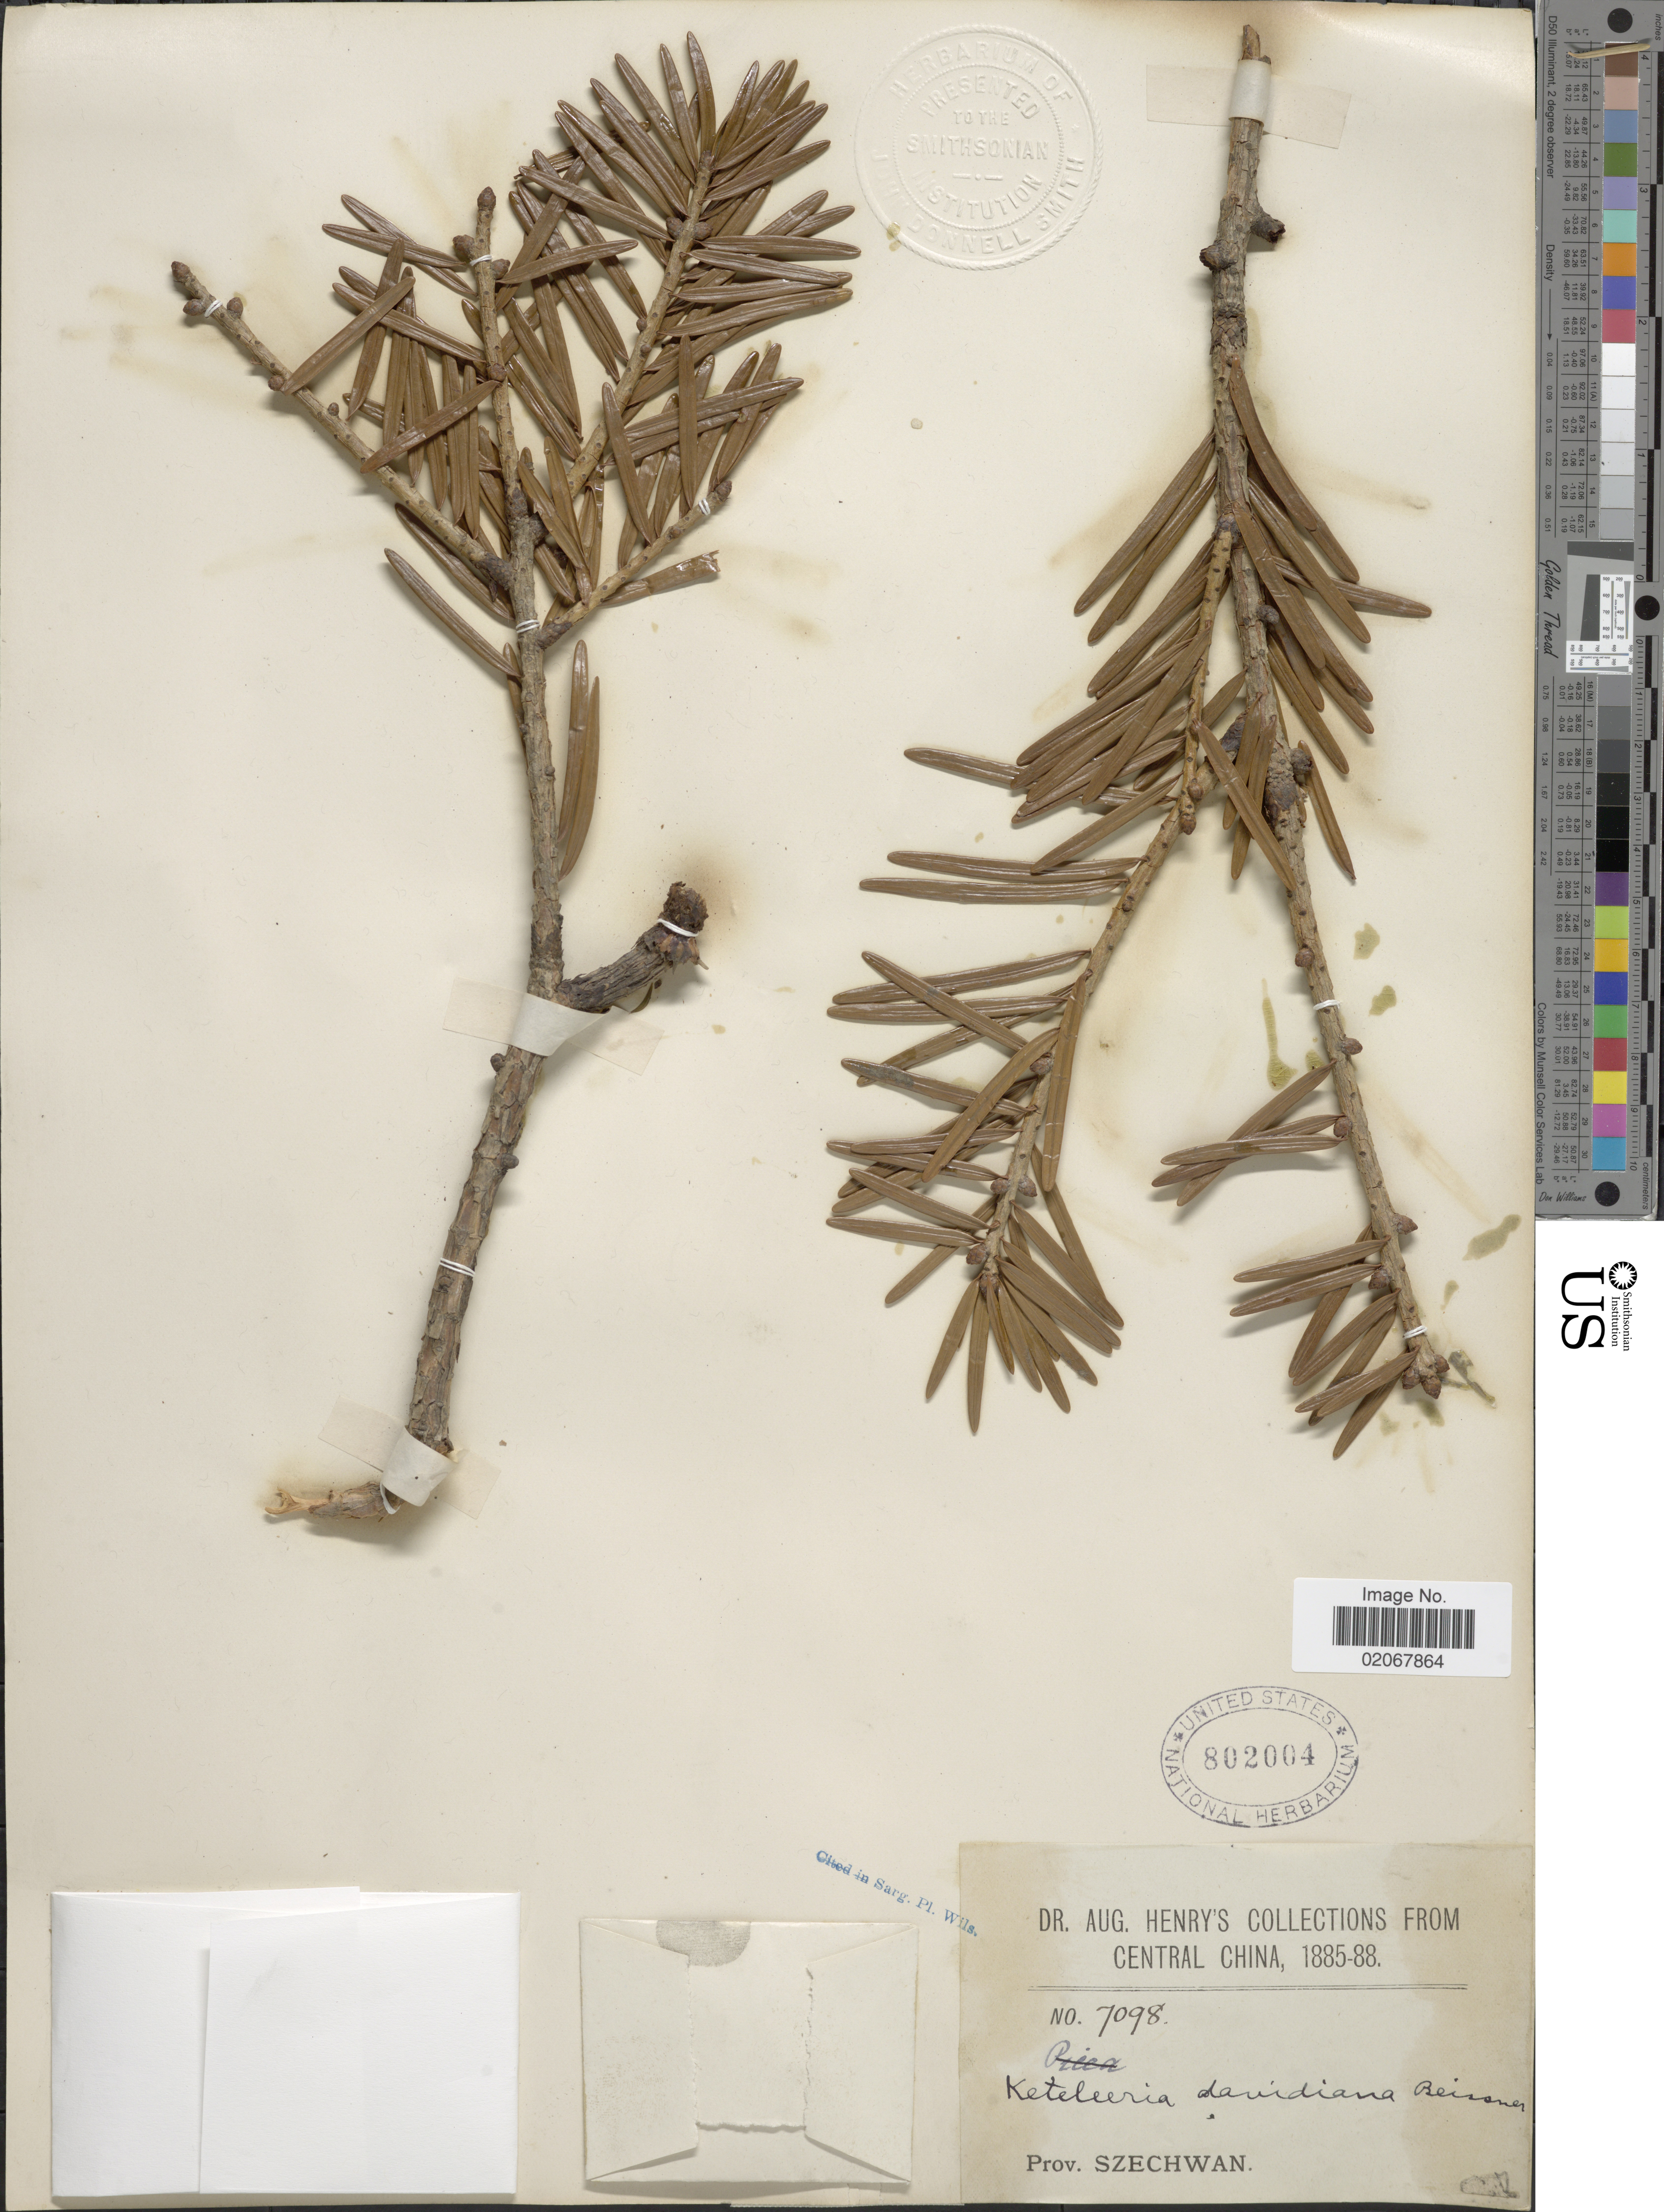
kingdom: Plantae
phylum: Tracheophyta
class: Pinopsida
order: Pinales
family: Pinaceae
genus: Keteleeria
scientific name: Keteleeria davidiana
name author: (Bertrand) Beissn.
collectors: A. Henry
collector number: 7098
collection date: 1885/1888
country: China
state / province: Sichuan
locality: Prov. Szechwan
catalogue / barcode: US 802004